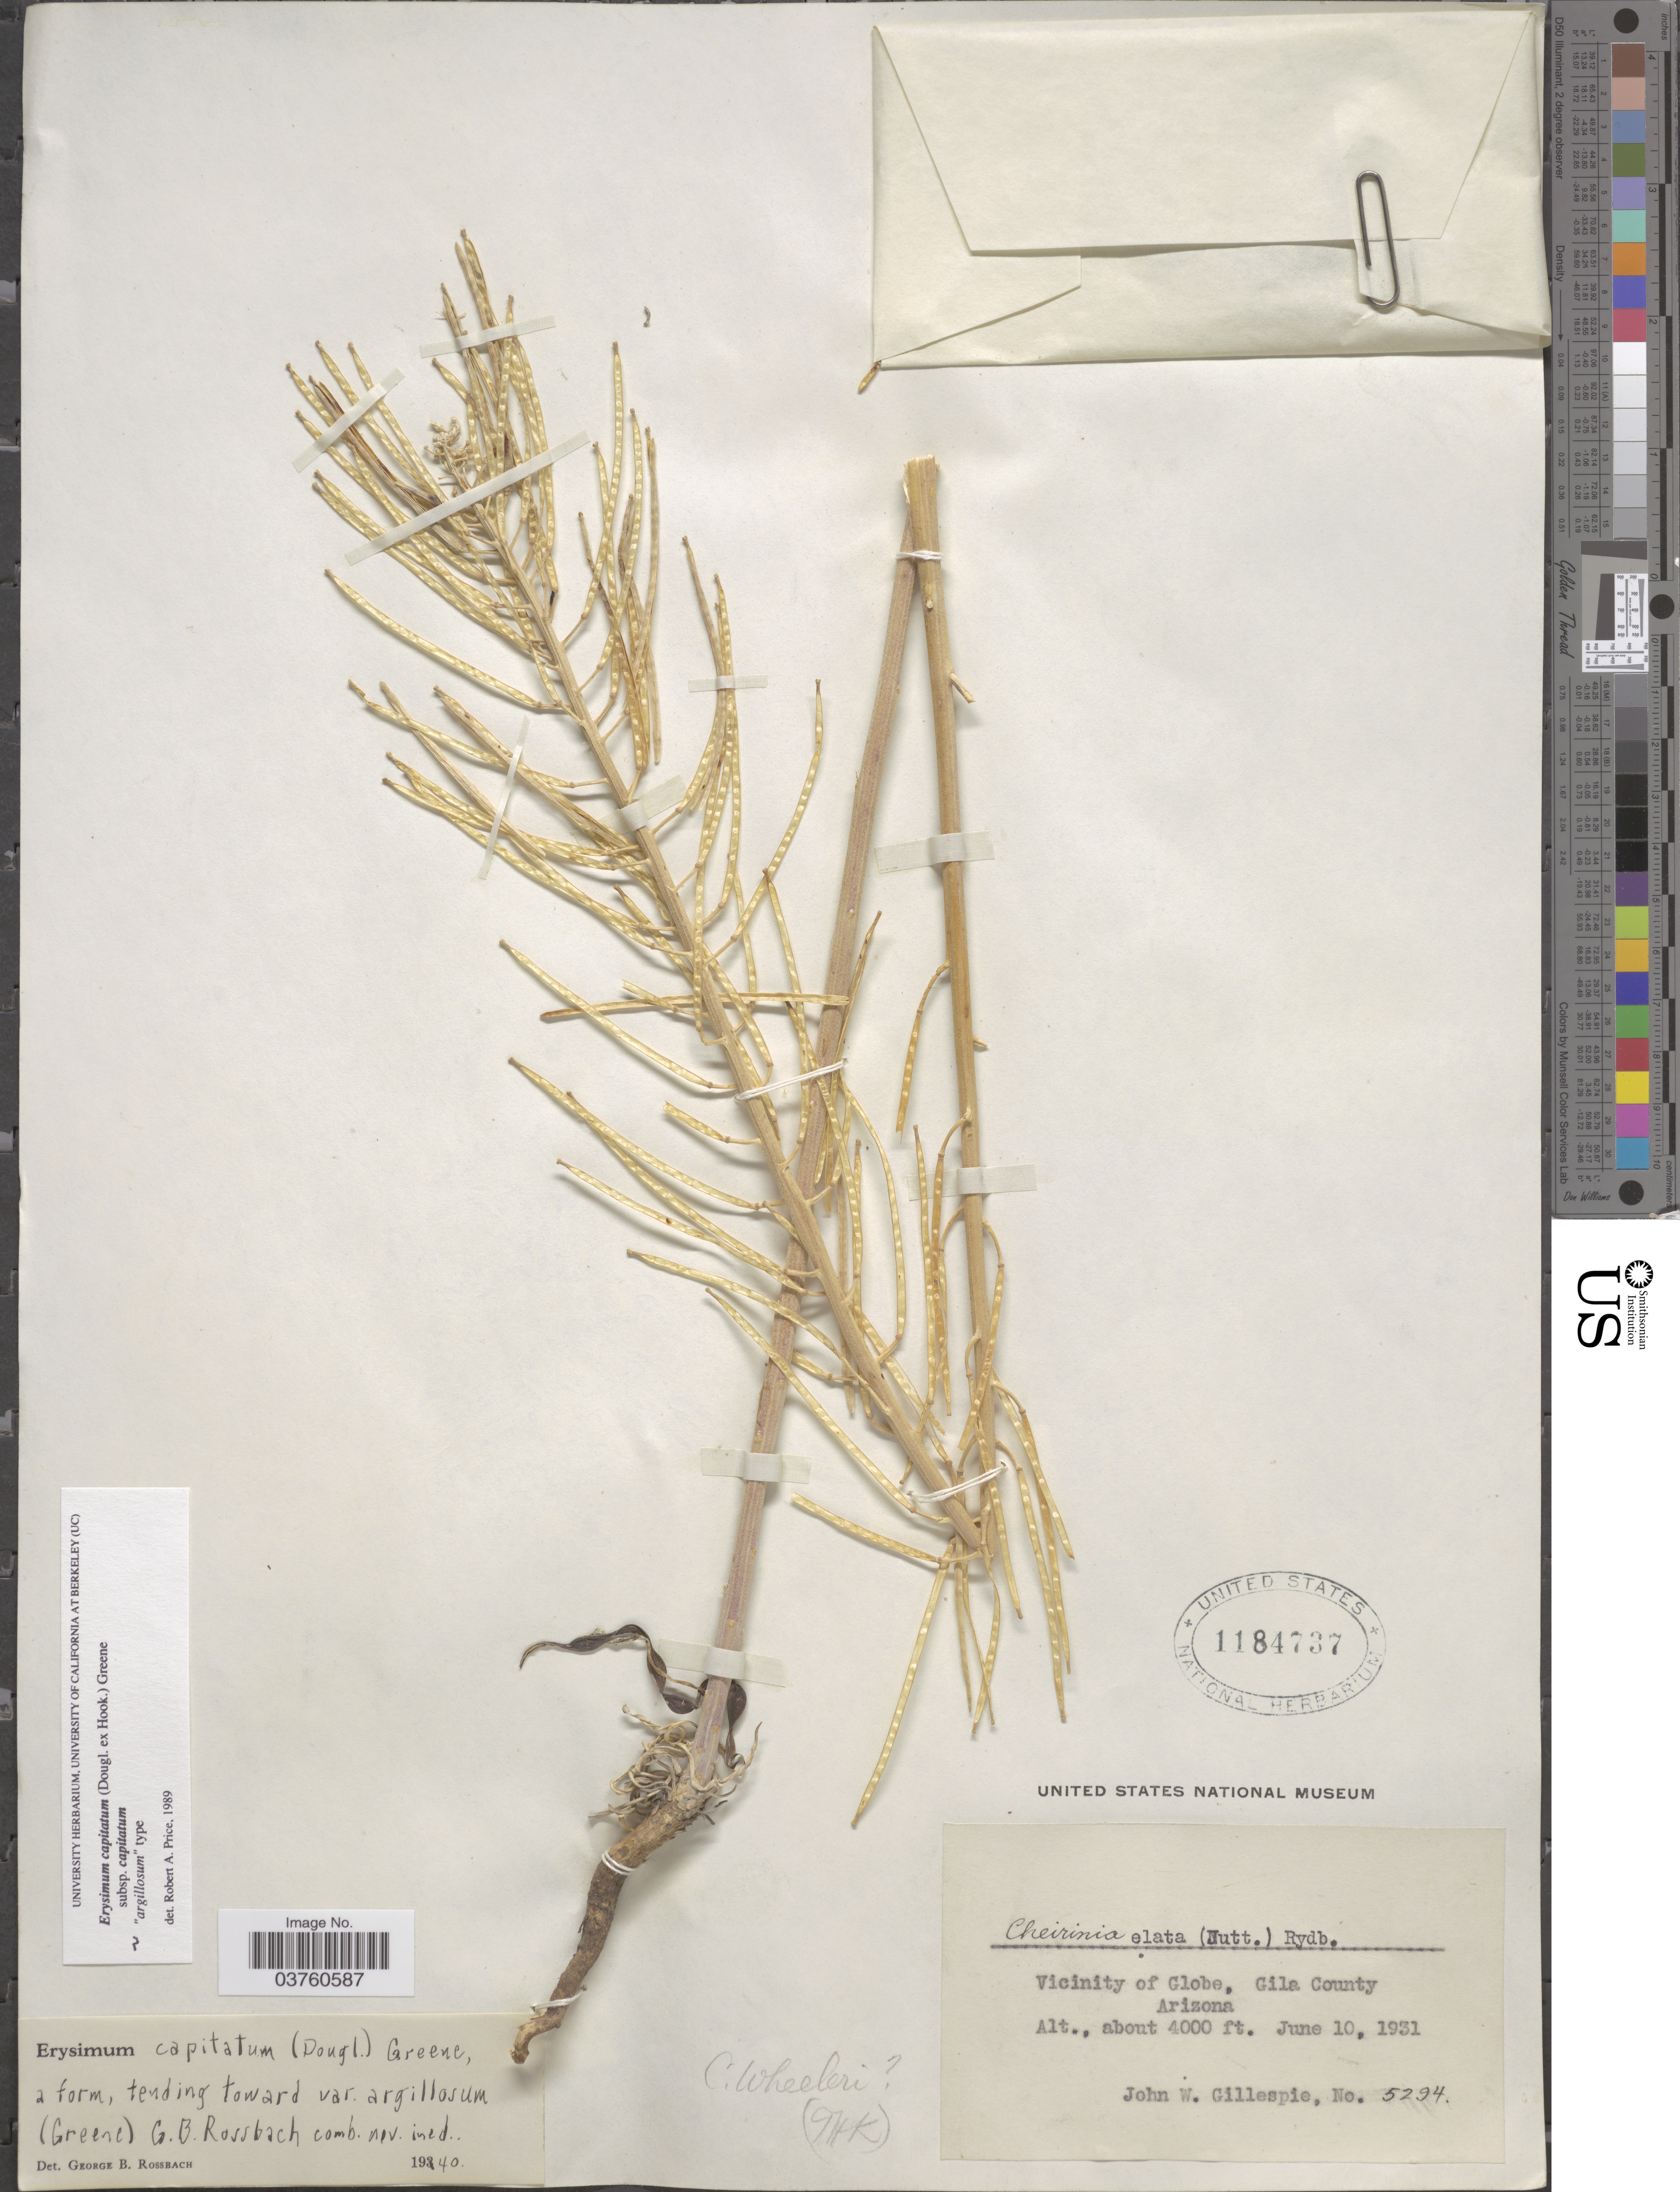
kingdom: Plantae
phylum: Tracheophyta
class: Magnoliopsida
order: Brassicales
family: Brassicaceae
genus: Erysimum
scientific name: Erysimum capitatum subsp. capitatum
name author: (Douglas ex Hook.) Greene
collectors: J. W. Gillespie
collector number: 5294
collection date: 1931-06-10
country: United States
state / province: Arizona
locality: Vicinity of Globe, Gila County.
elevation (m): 1219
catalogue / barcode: US 1184737